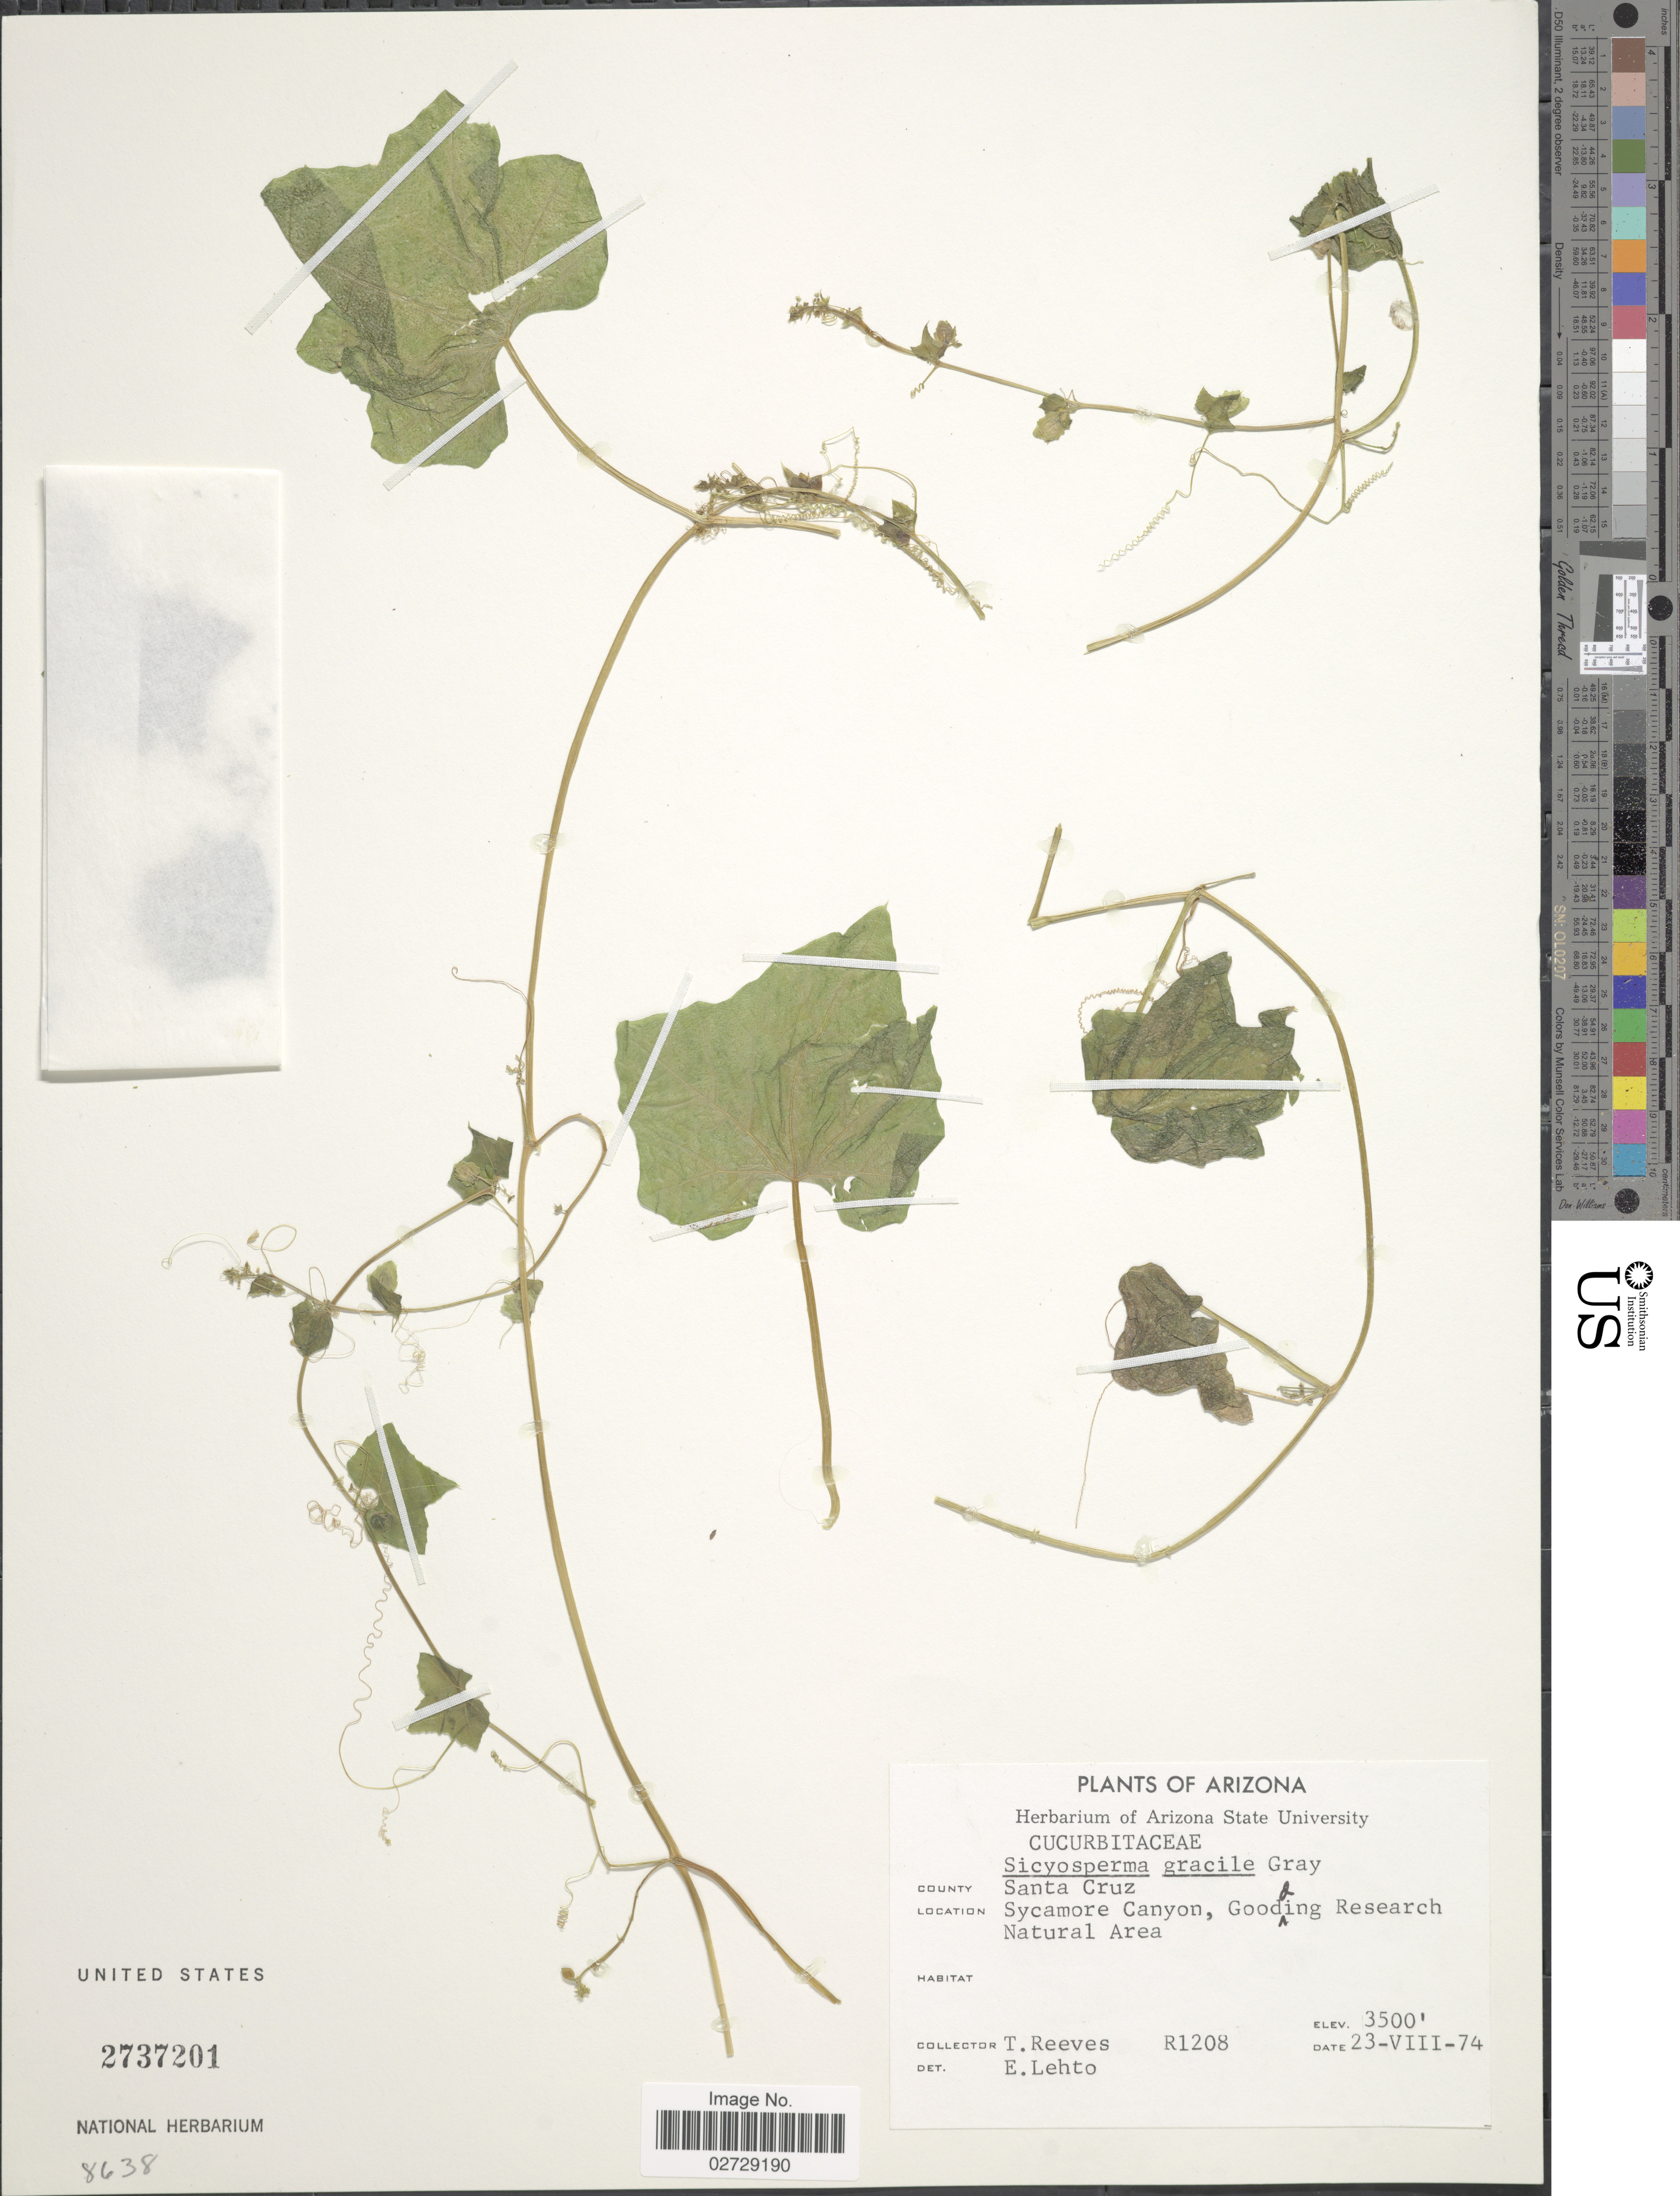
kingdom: Plantae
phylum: Tracheophyta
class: Magnoliopsida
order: Cucurbitales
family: Cucurbitaceae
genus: Sicyosperma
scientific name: Sicyosperma gracile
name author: A. Gray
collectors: T. Reeves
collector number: R1208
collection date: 1974-08-23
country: United States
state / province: Arizona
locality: County Santa Cruz, Sycamore Canyon, Goodding Research Natural Area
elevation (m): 1067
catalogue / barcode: US 2737201